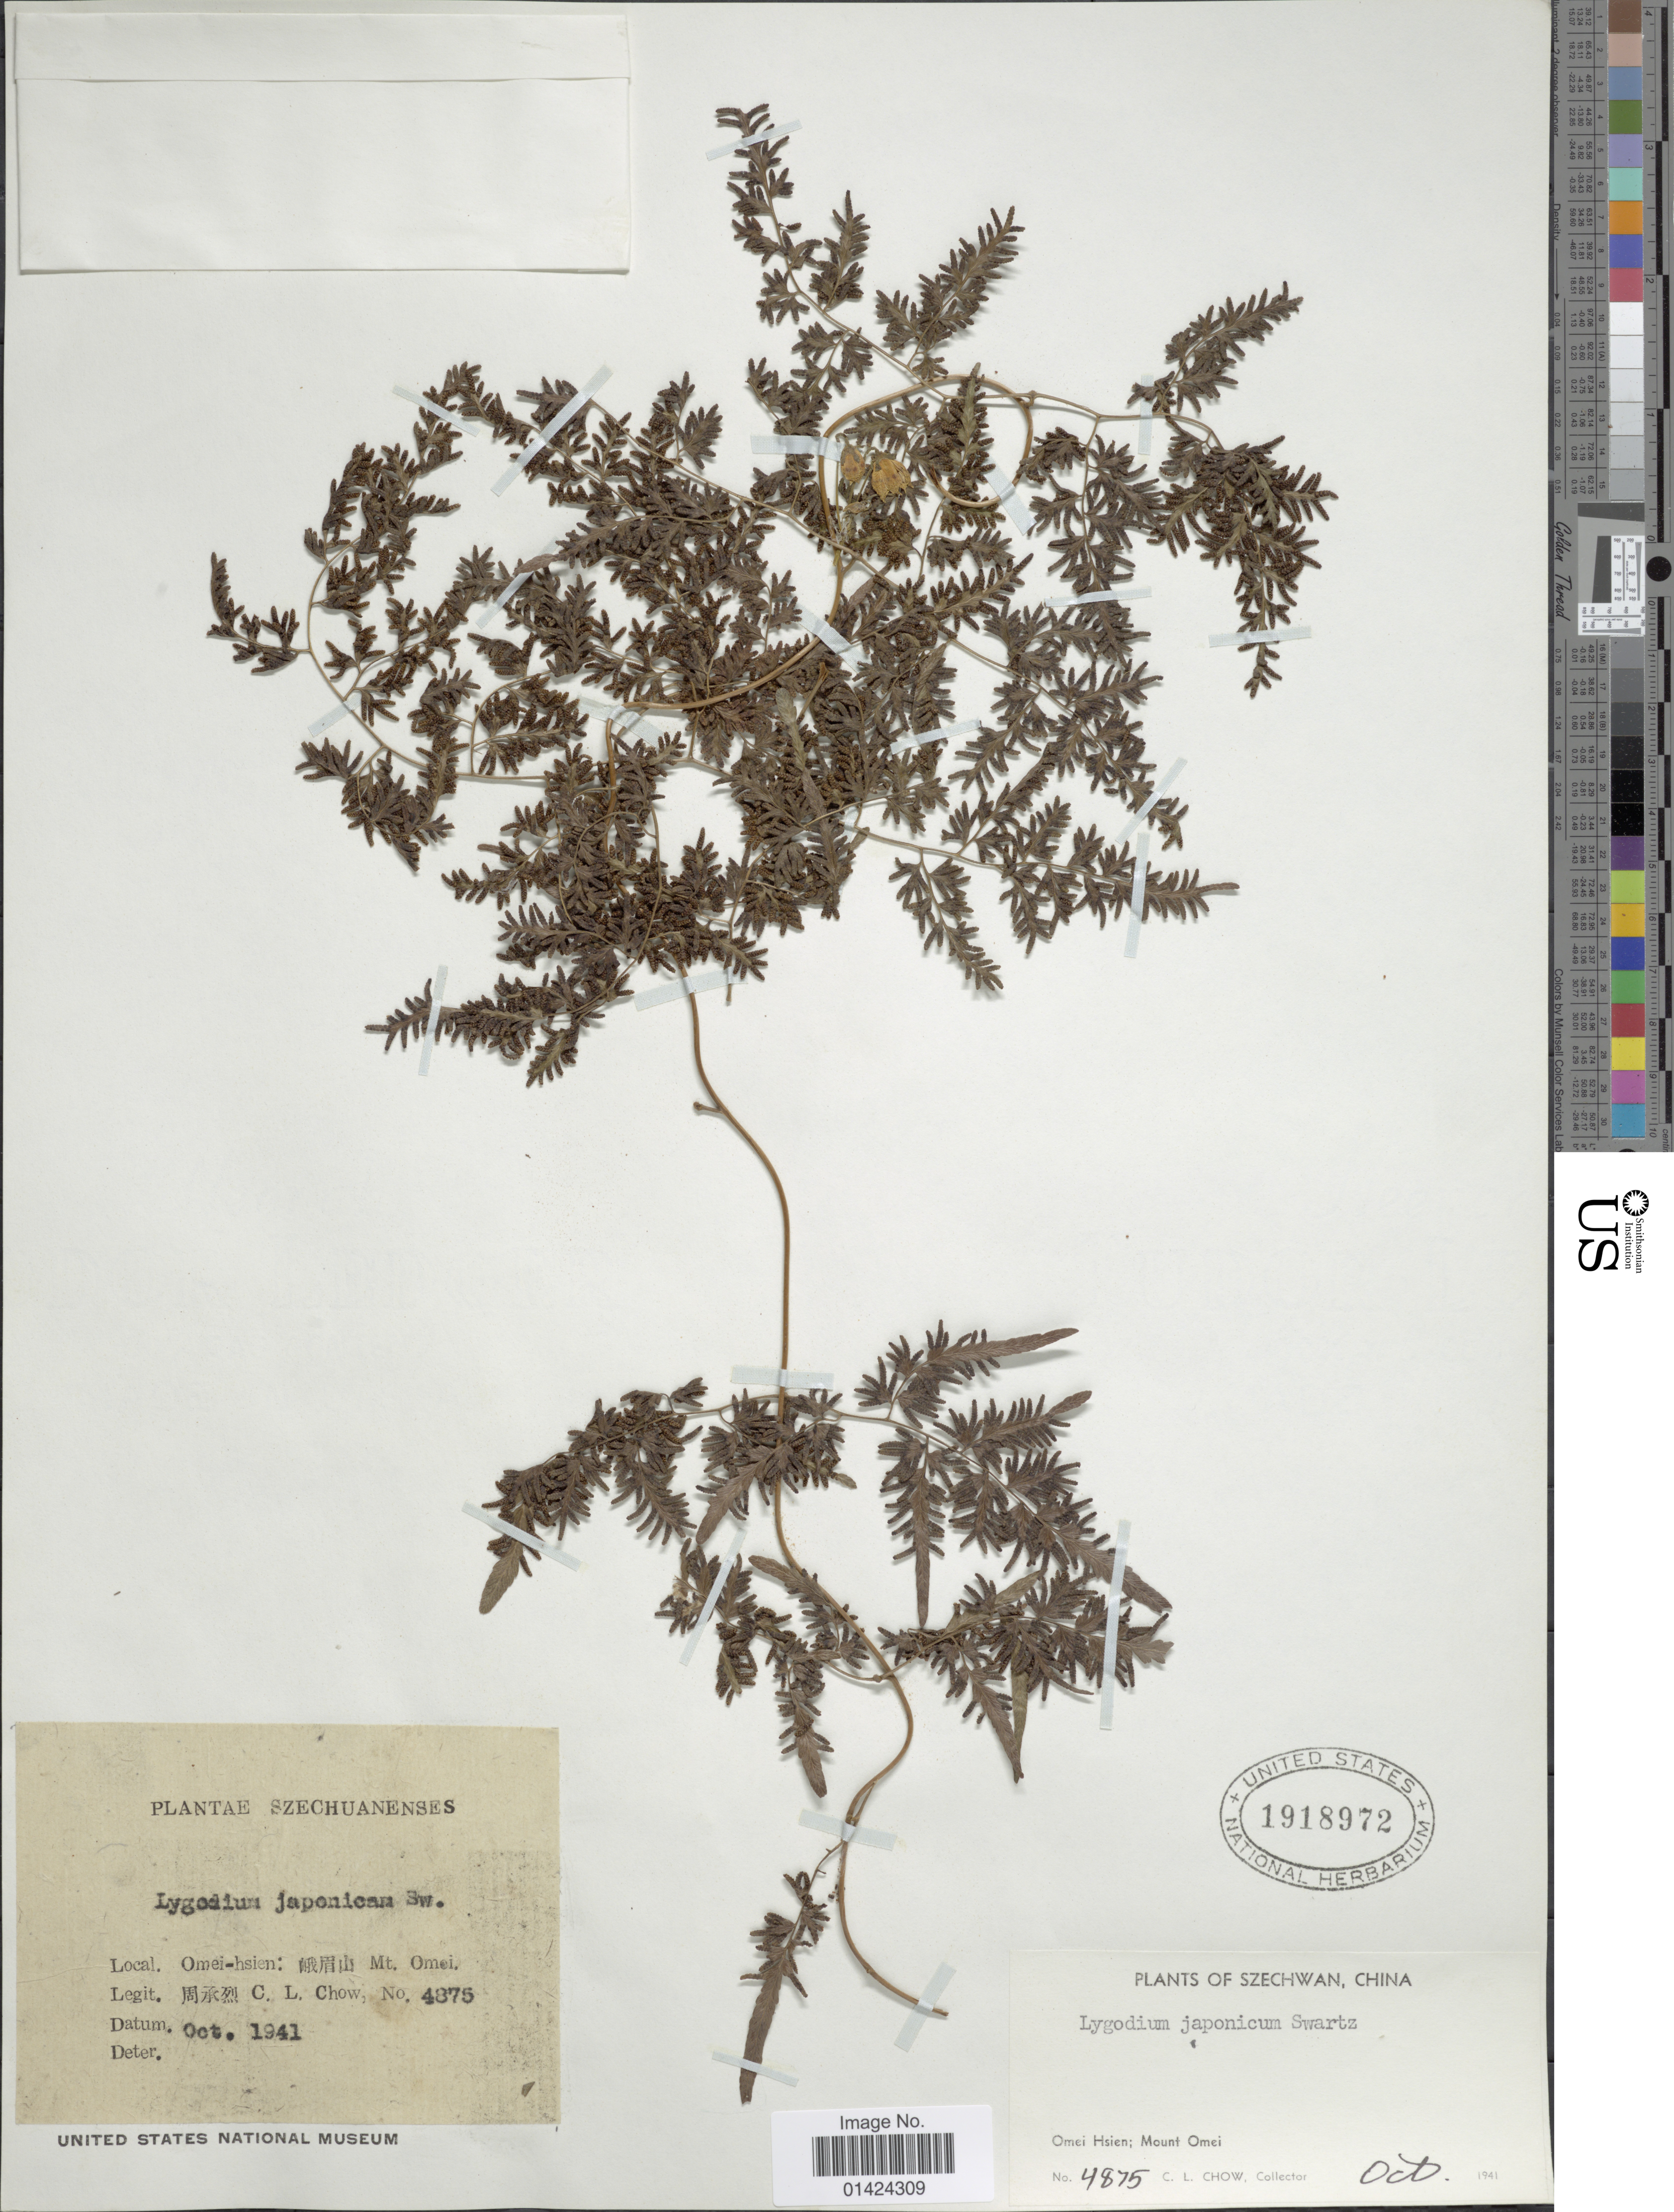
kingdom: Plantae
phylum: Tracheophyta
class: Polypodiopsida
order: Schizaeales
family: Lygodiaceae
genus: Lygodium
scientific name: Lygodium japonicum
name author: (Thunb.) Sw.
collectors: C. Chow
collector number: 4875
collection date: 1941-10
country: China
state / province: Sichuan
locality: Szechwan. Omei Hsien; Mount Omei.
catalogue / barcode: US 1918972